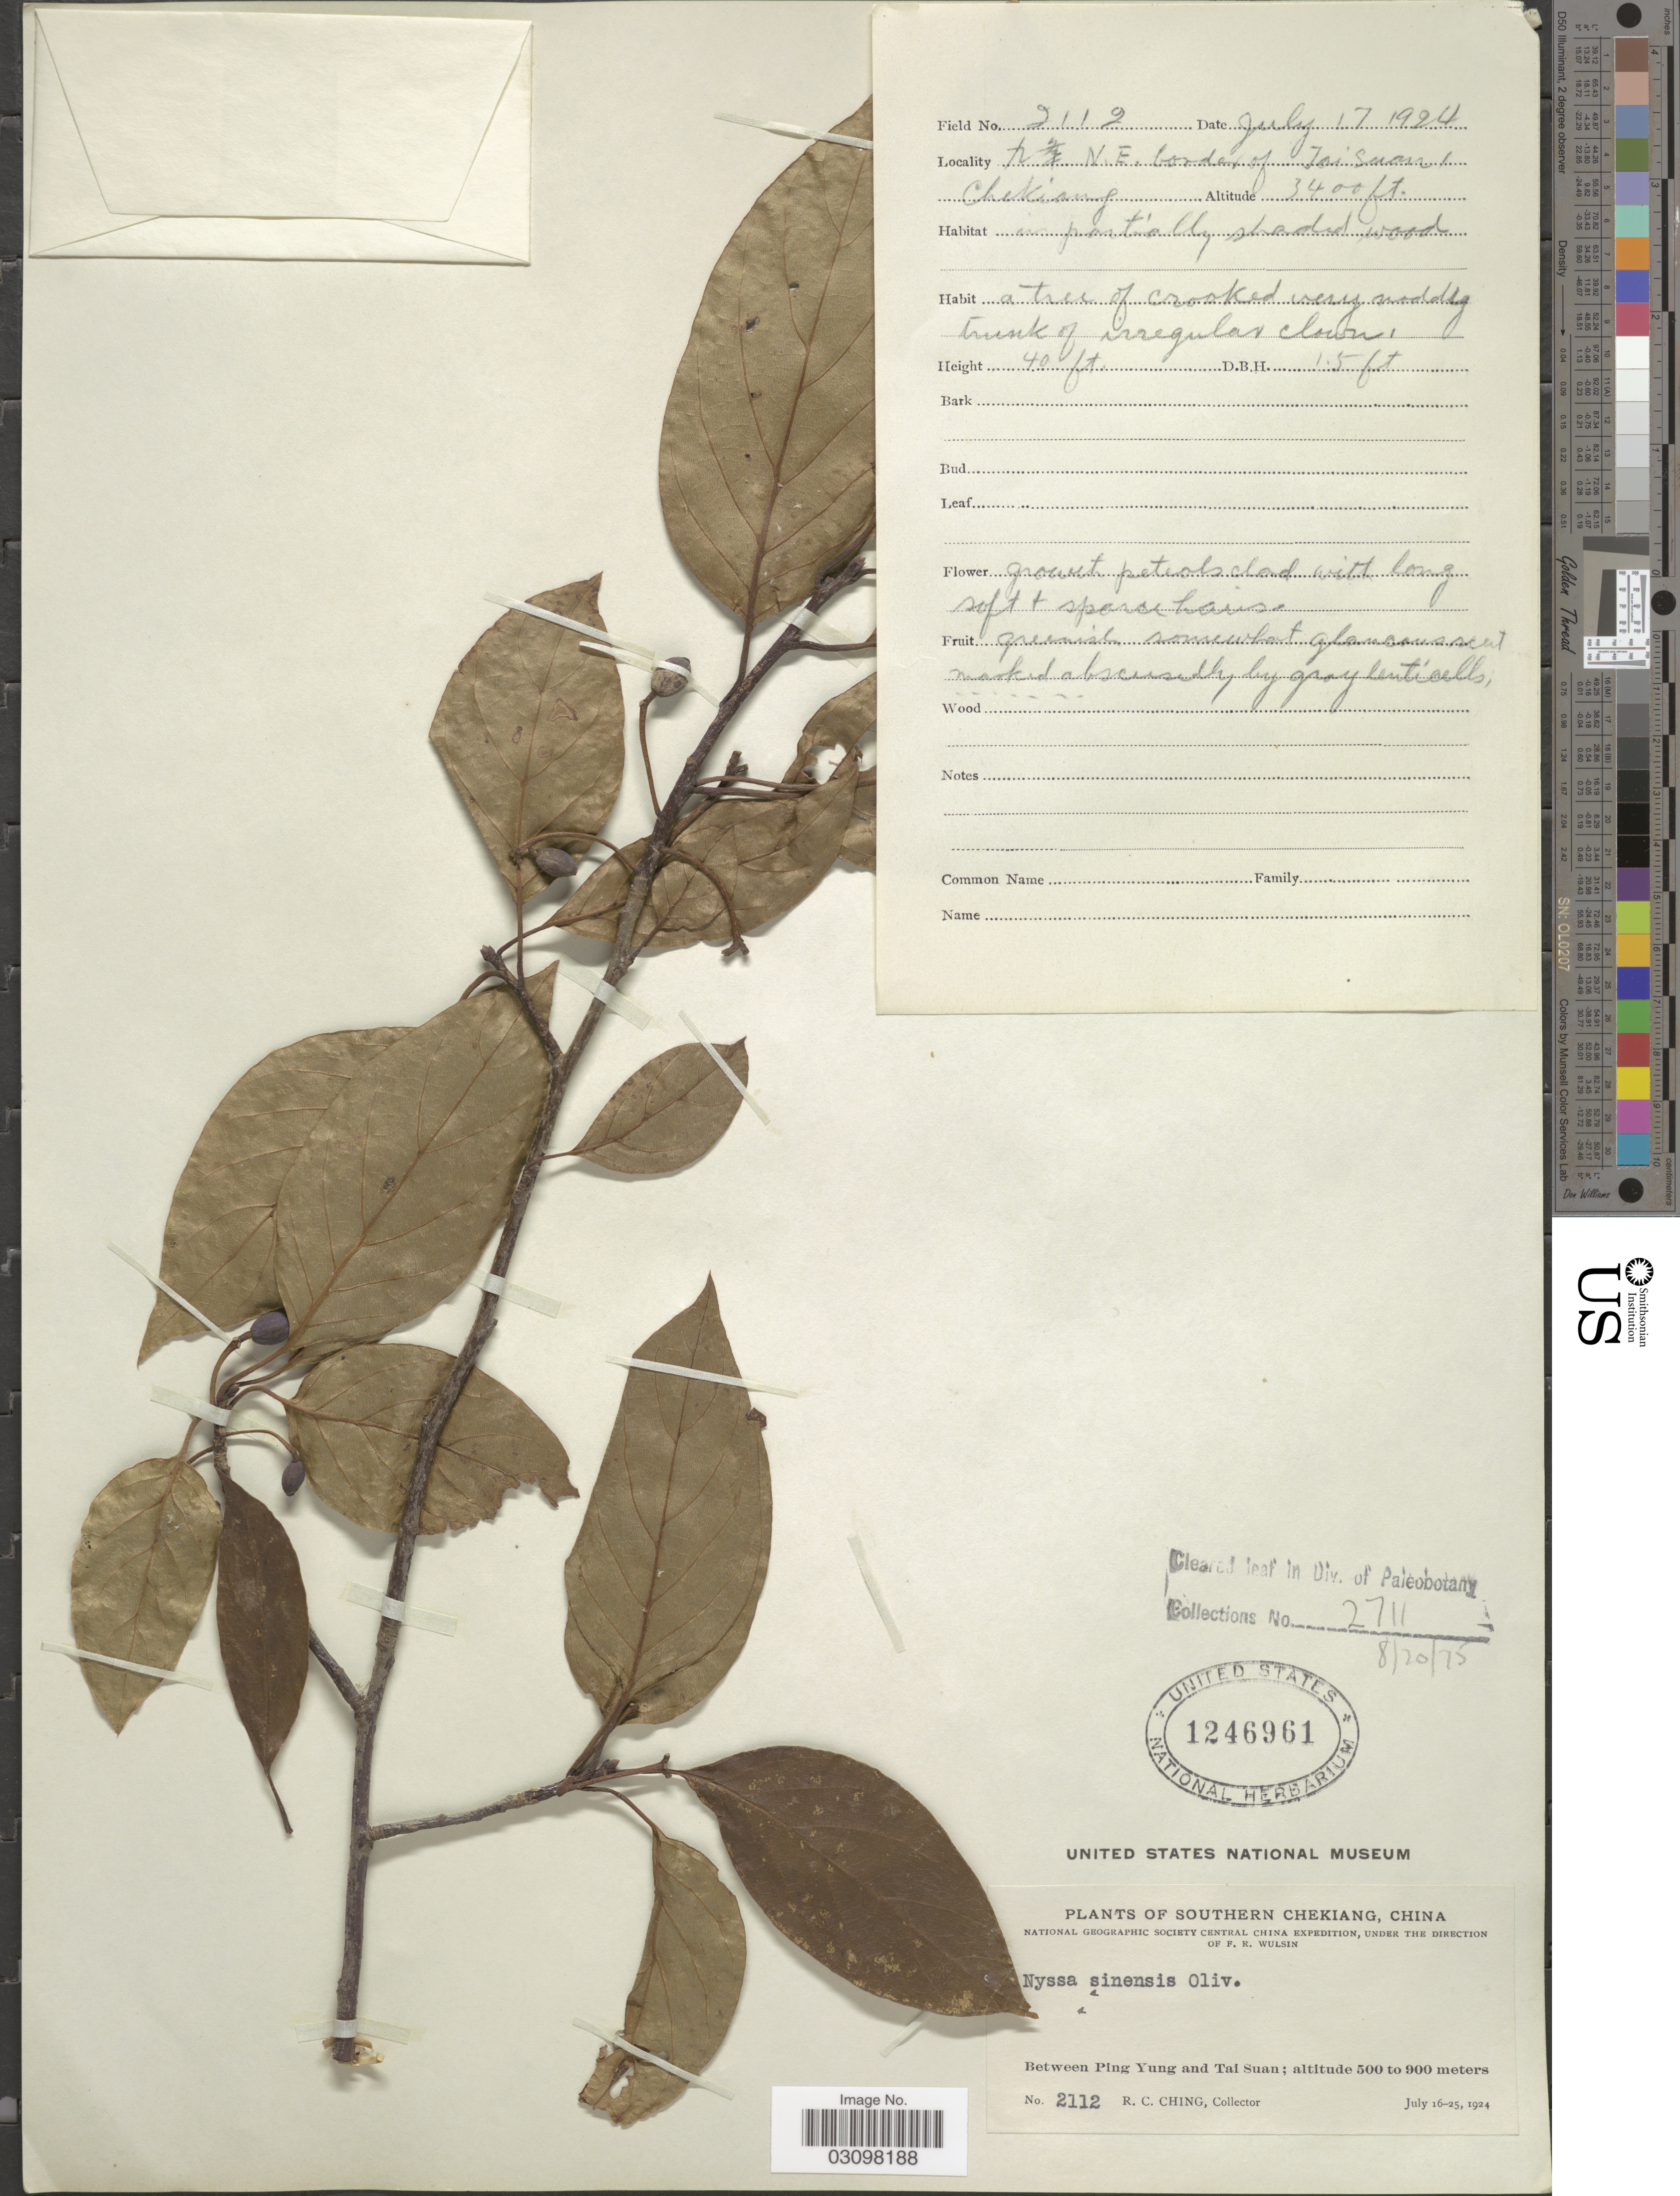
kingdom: Plantae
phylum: Tracheophyta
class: Magnoliopsida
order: Cornales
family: Nyssaceae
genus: Nyssa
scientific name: Nyssa sinensis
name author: Oliv. in Hook.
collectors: R. C. Ching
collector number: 2112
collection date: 1924-07-17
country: China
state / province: Zhejiang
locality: Southern Chekiang. N.E. border of Tai Suan. Between Ping Yung and Tai Suan.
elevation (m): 1036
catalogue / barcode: US 1246961